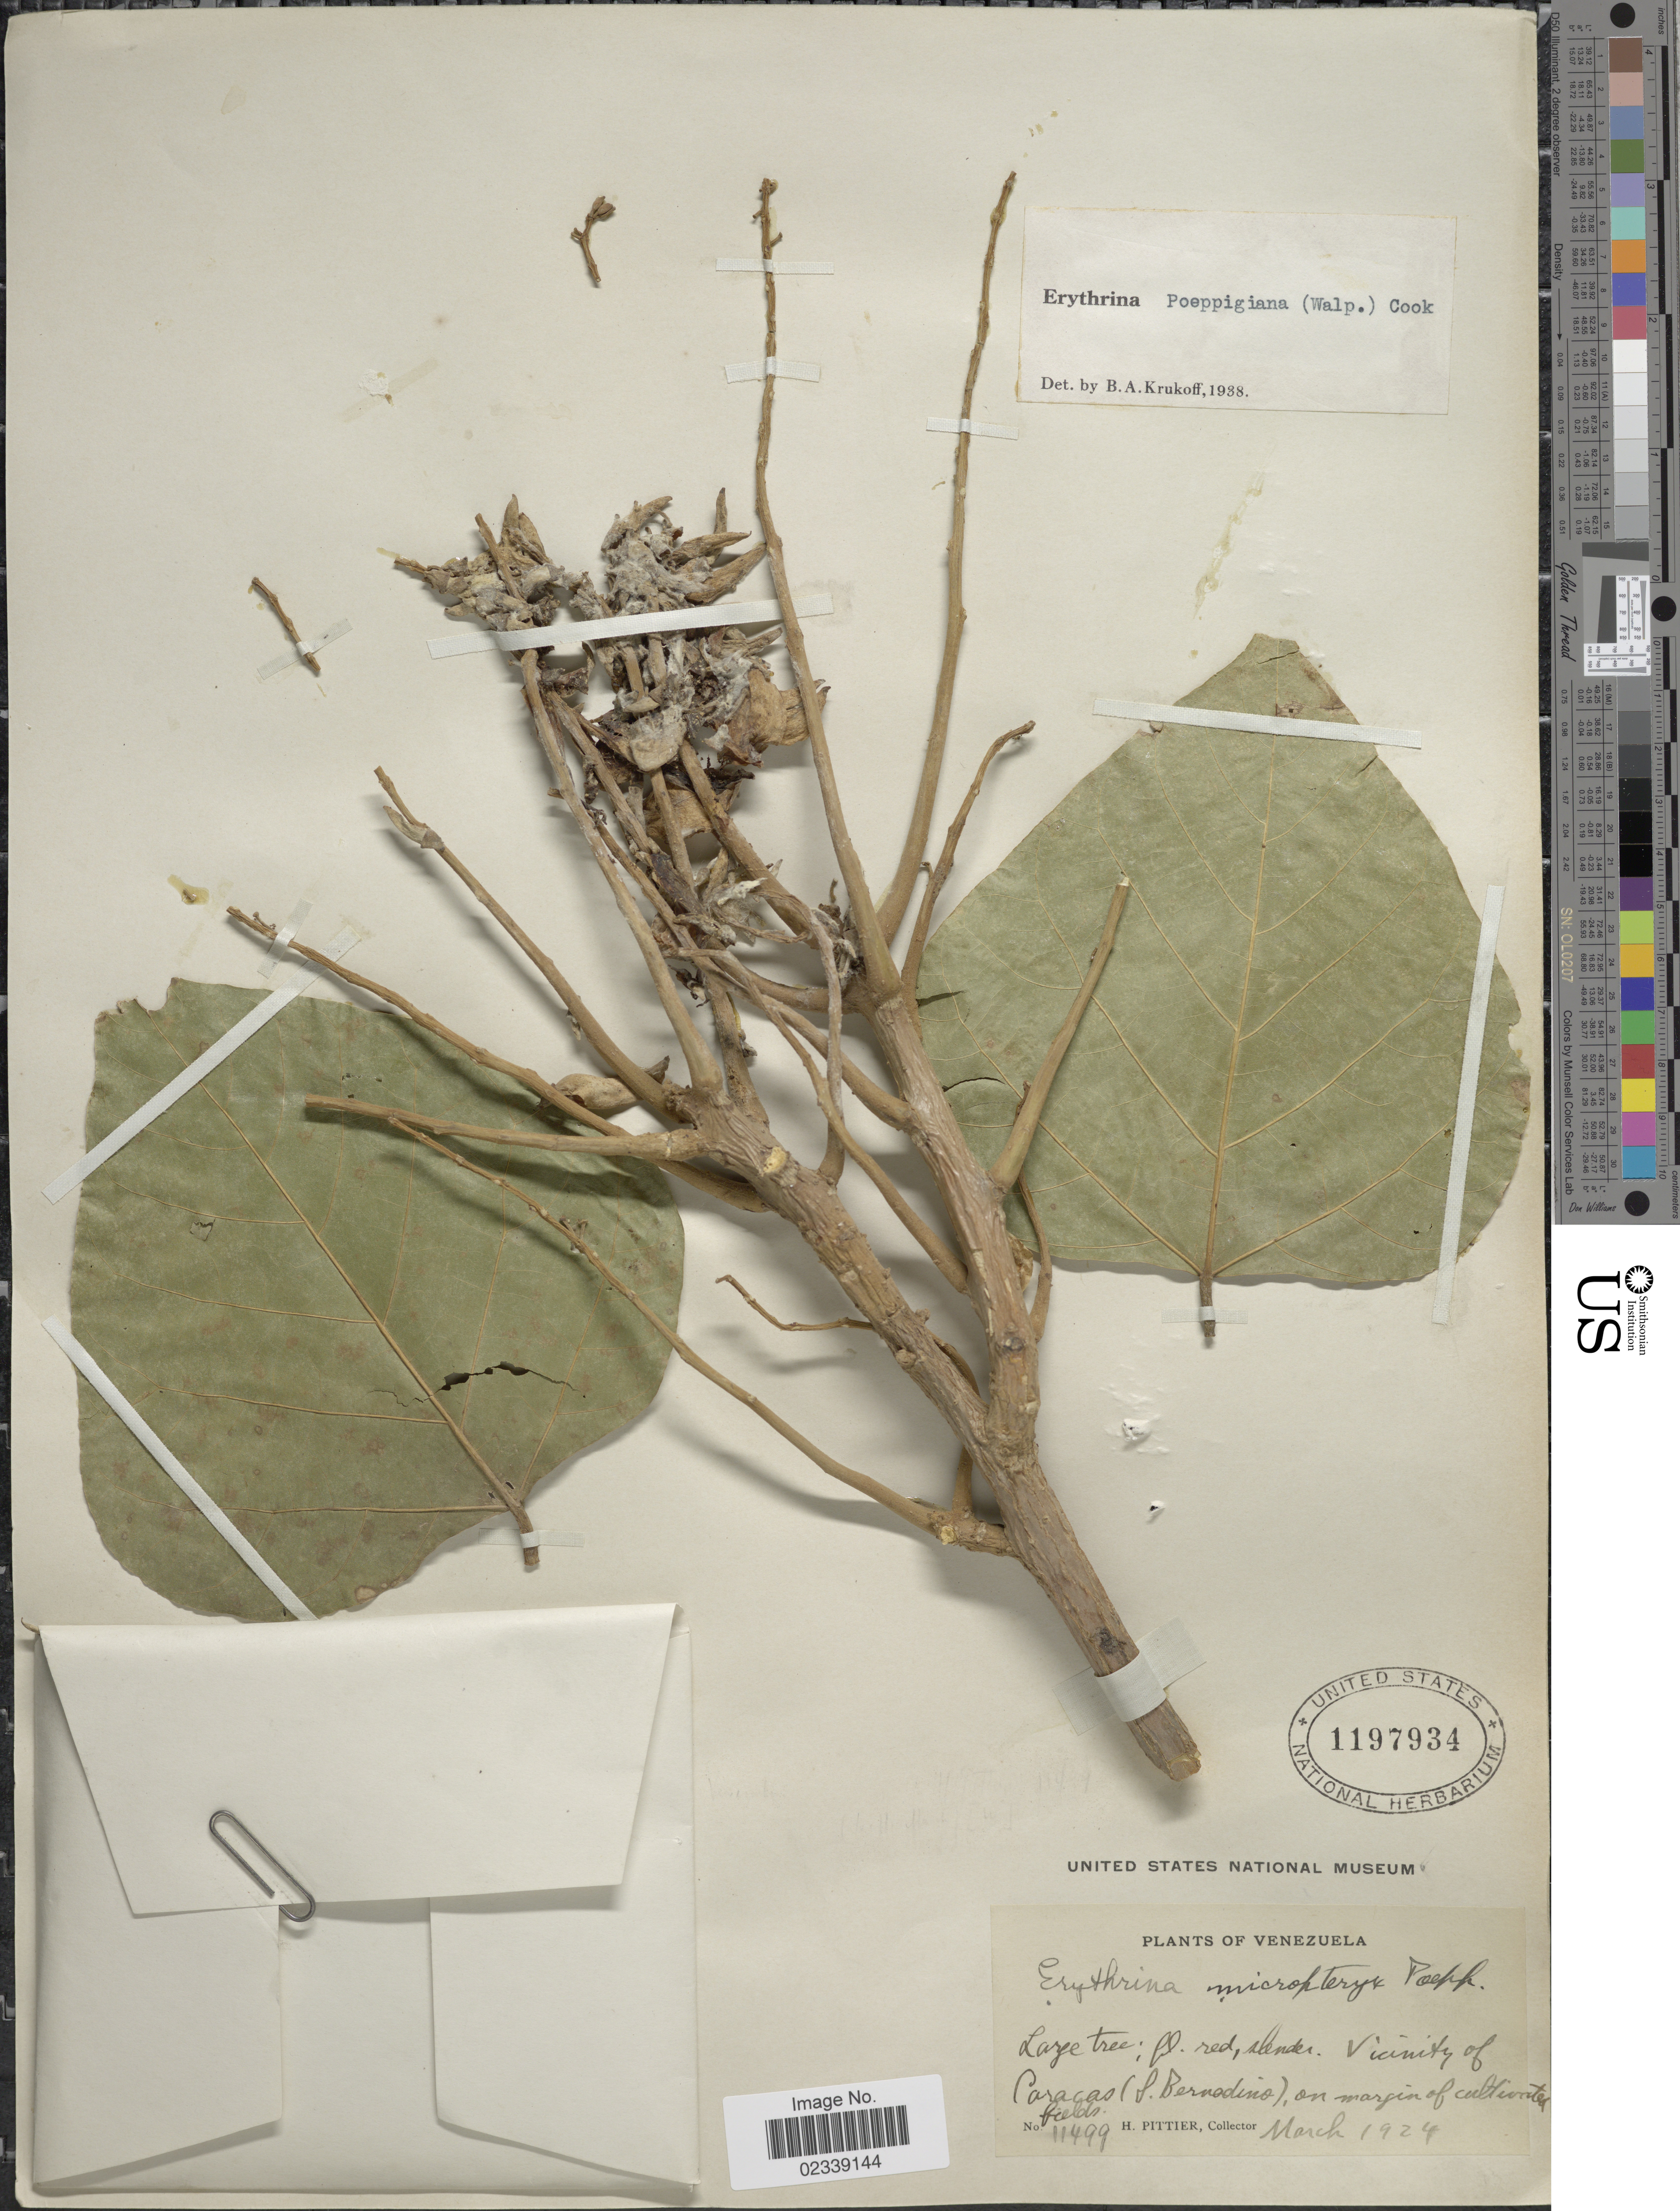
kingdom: Plantae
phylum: Tracheophyta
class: Magnoliopsida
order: Fabales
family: Fabaceae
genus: Erythrina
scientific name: Erythrina poeppigiana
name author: (Walp.) O.F. Cook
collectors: H. F. Pittier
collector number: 11499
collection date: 1924-03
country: Venezuela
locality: Vicinity of Caracas (S. Bernadino)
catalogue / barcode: US 1197934